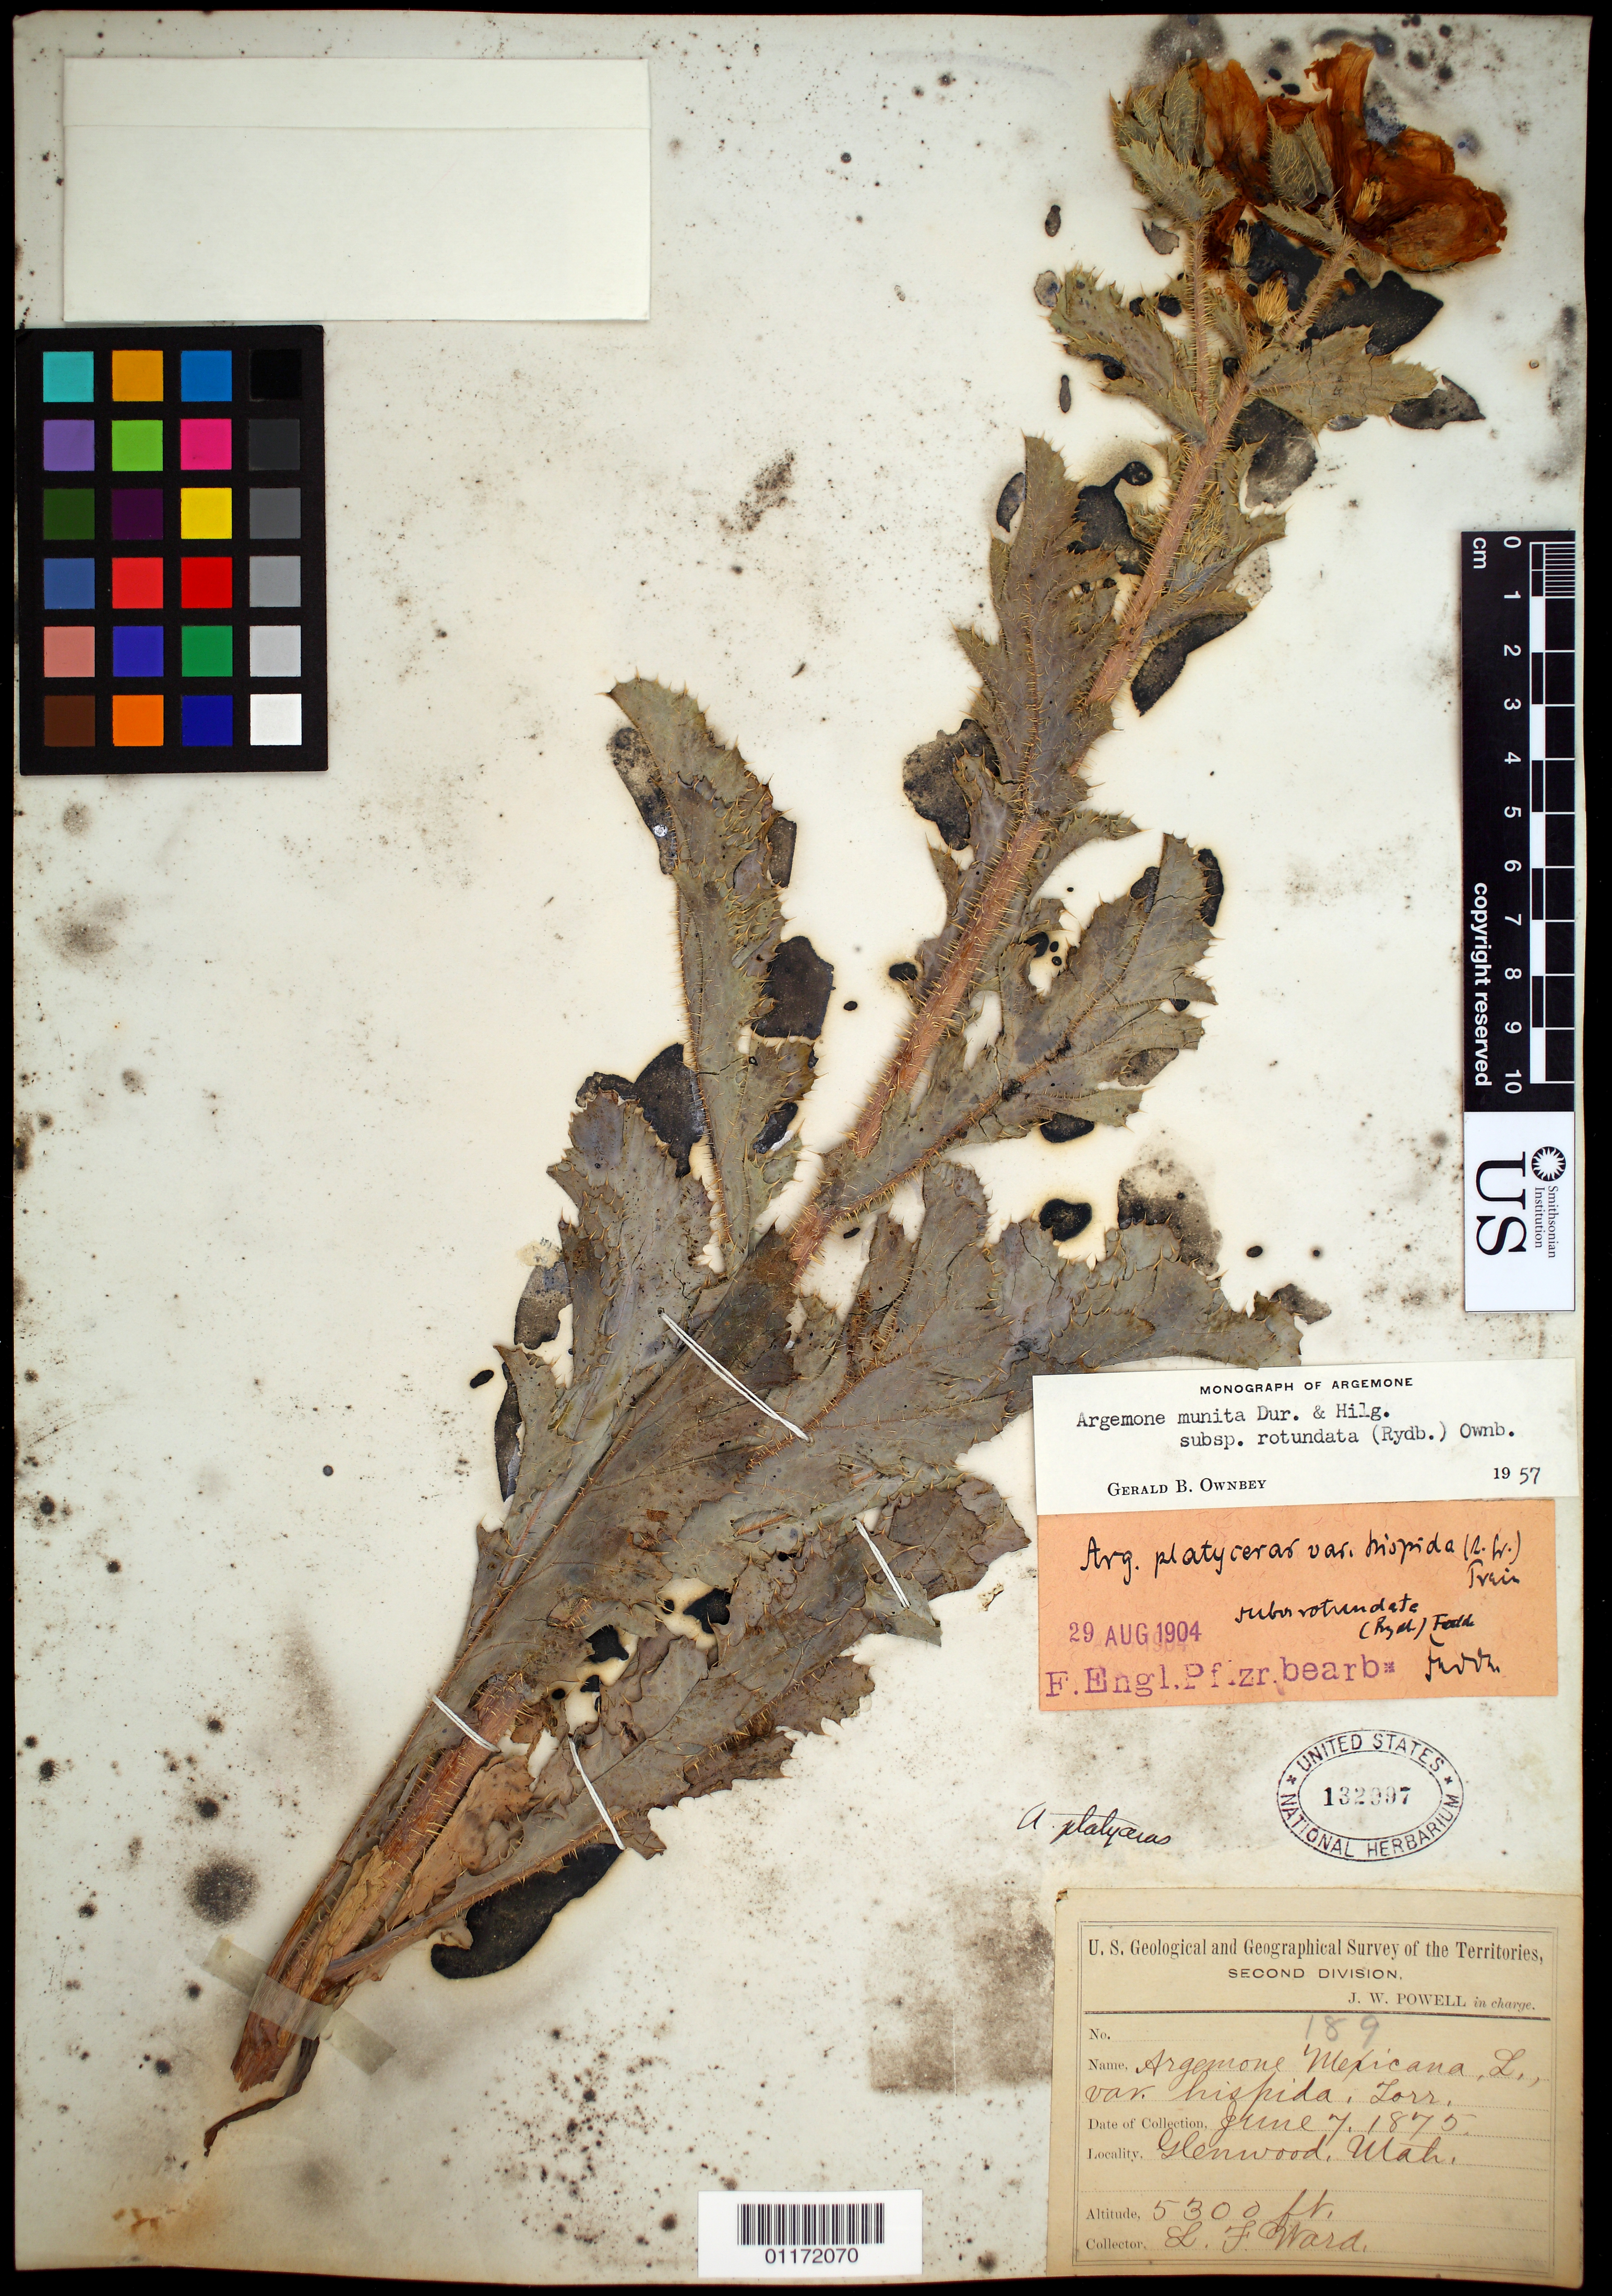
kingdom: Plantae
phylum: Tracheophyta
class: Magnoliopsida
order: Ranunculales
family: Papaveraceae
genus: Argemone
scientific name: Argemone munita subsp. argentea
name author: G.B. Ownbey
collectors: L. F. Ward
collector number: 189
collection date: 1875-06-07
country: United States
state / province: Utah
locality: Glenwood.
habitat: In meadow.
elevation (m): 1615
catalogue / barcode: US 132997